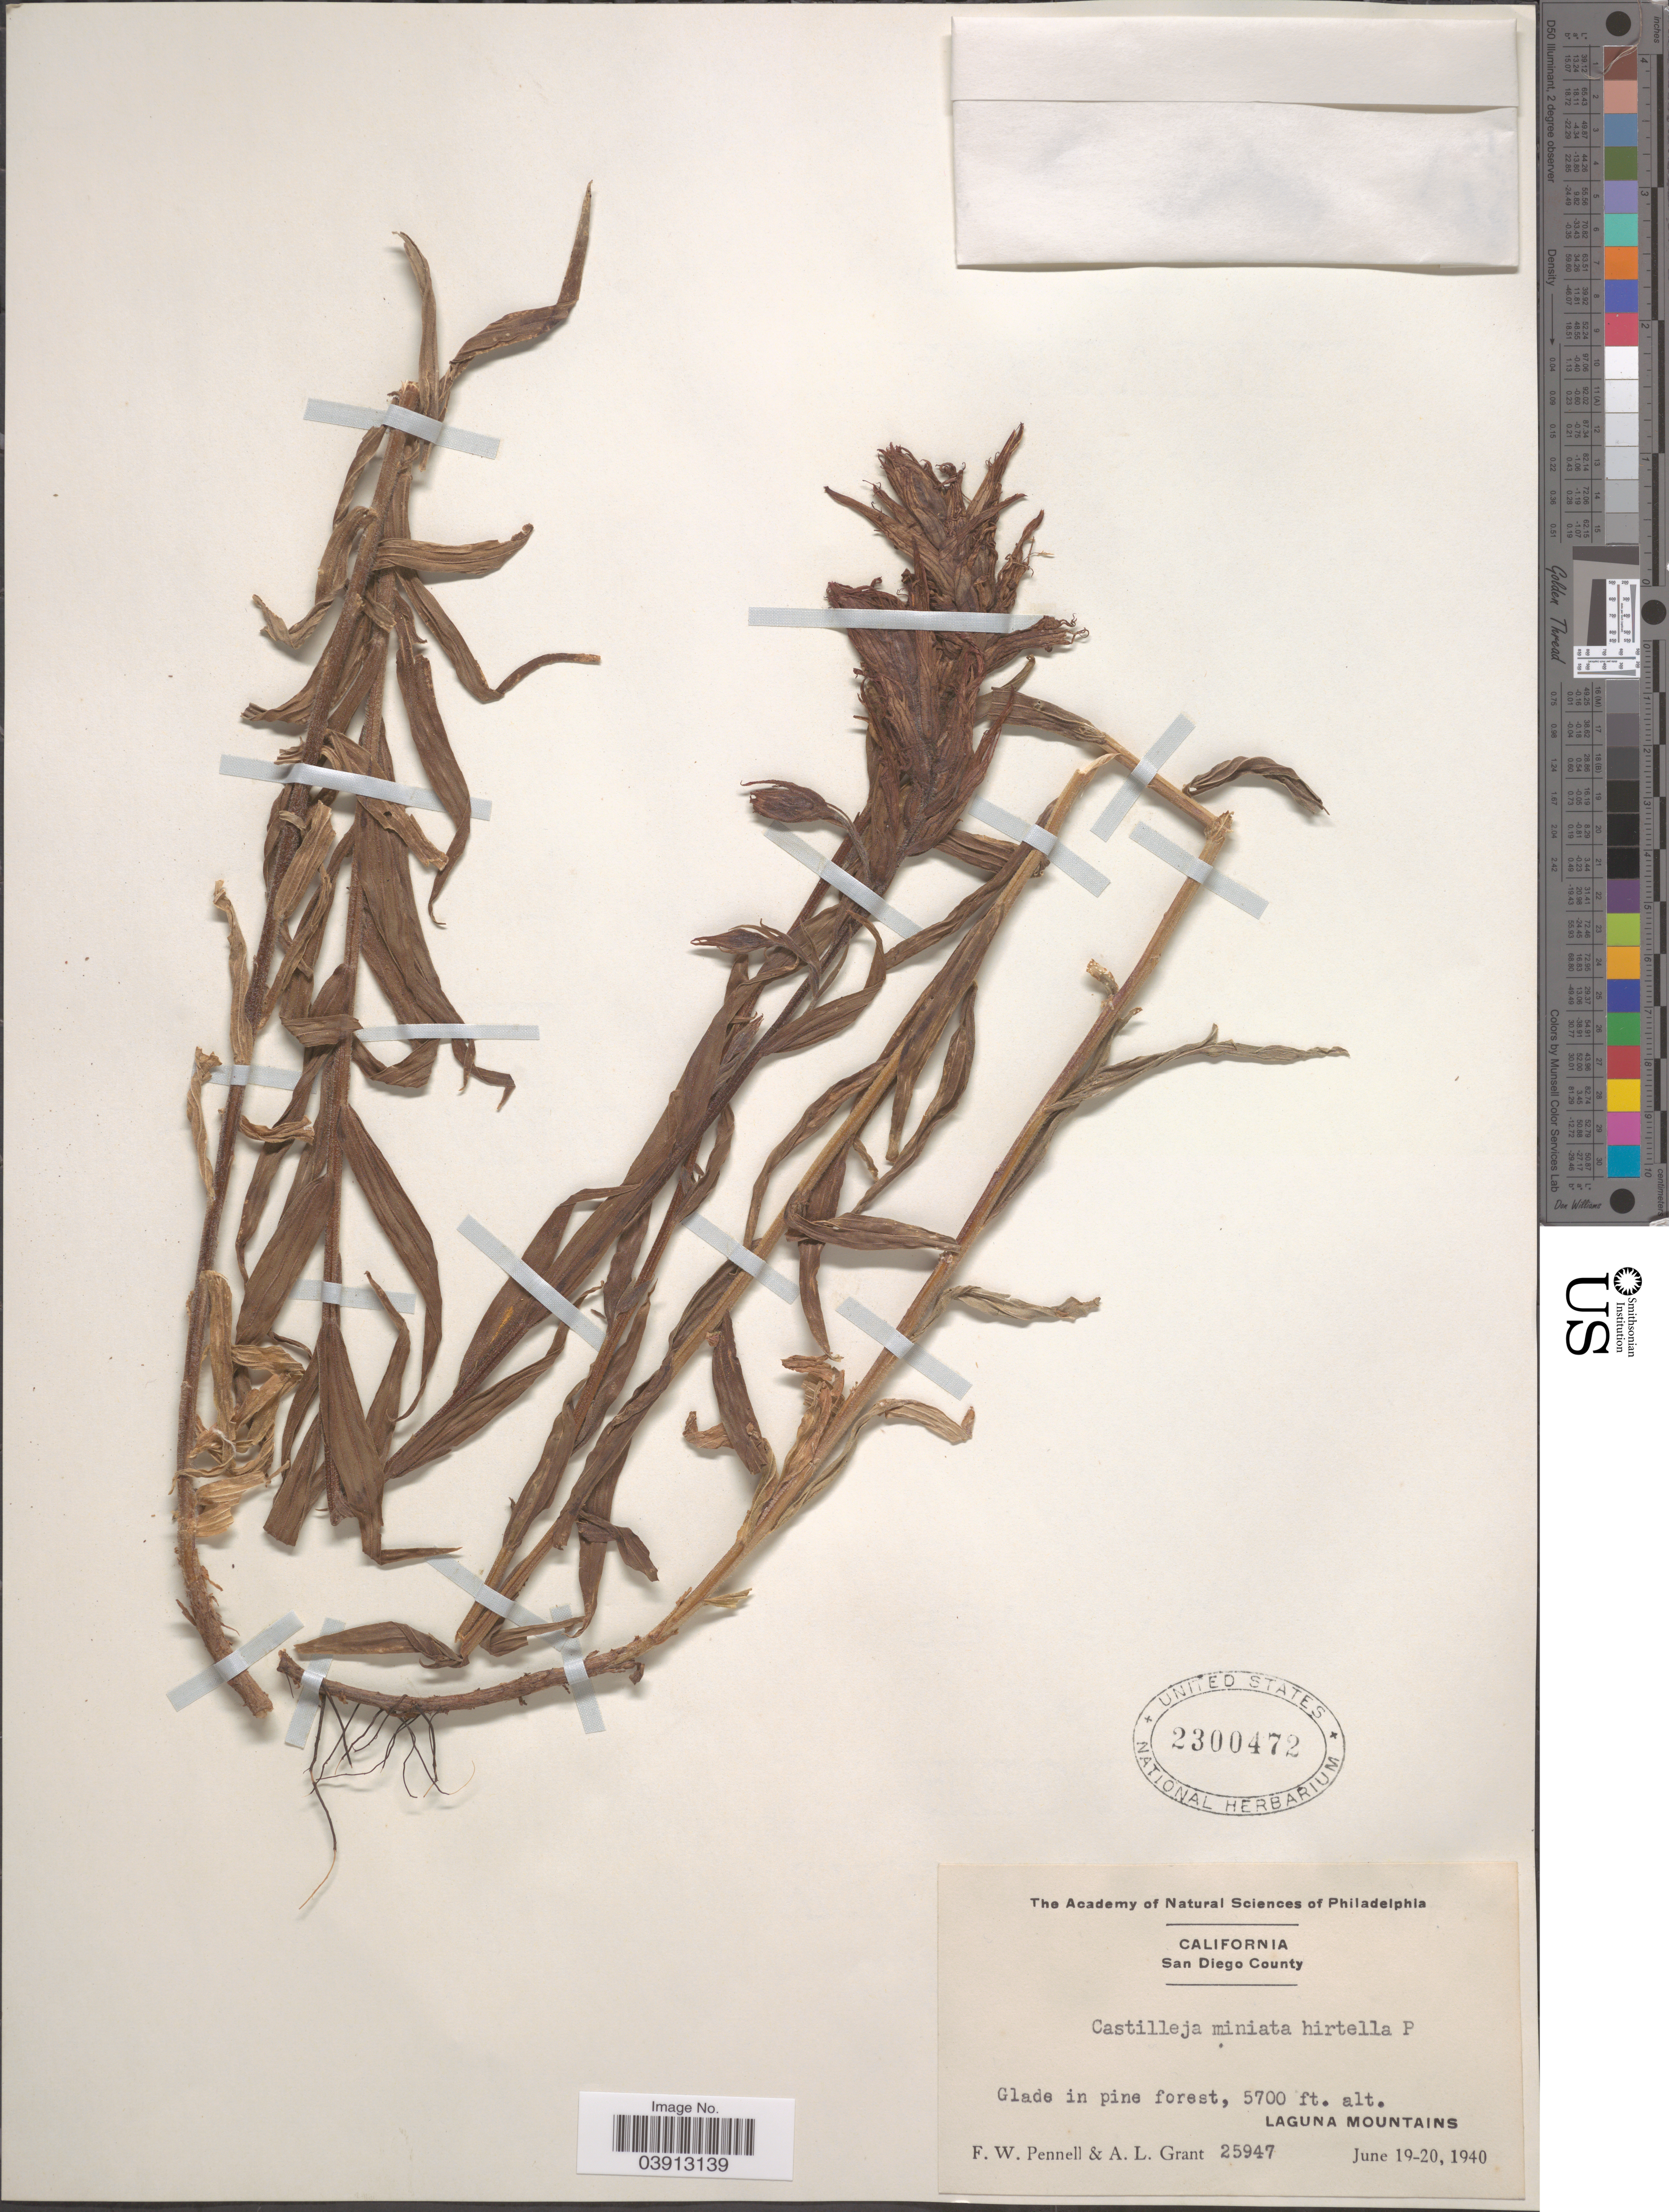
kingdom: Plantae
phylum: Tracheophyta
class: Magnoliopsida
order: Lamiales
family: Orobanchaceae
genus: Castilleja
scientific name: Castilleja miniata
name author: Douglas ex Hook.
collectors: F. W. Pennell & A. L. Grant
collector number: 25947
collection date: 1940-06-19/1940-06-20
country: United States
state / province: California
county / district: San Diego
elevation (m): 1737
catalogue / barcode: US 2300472